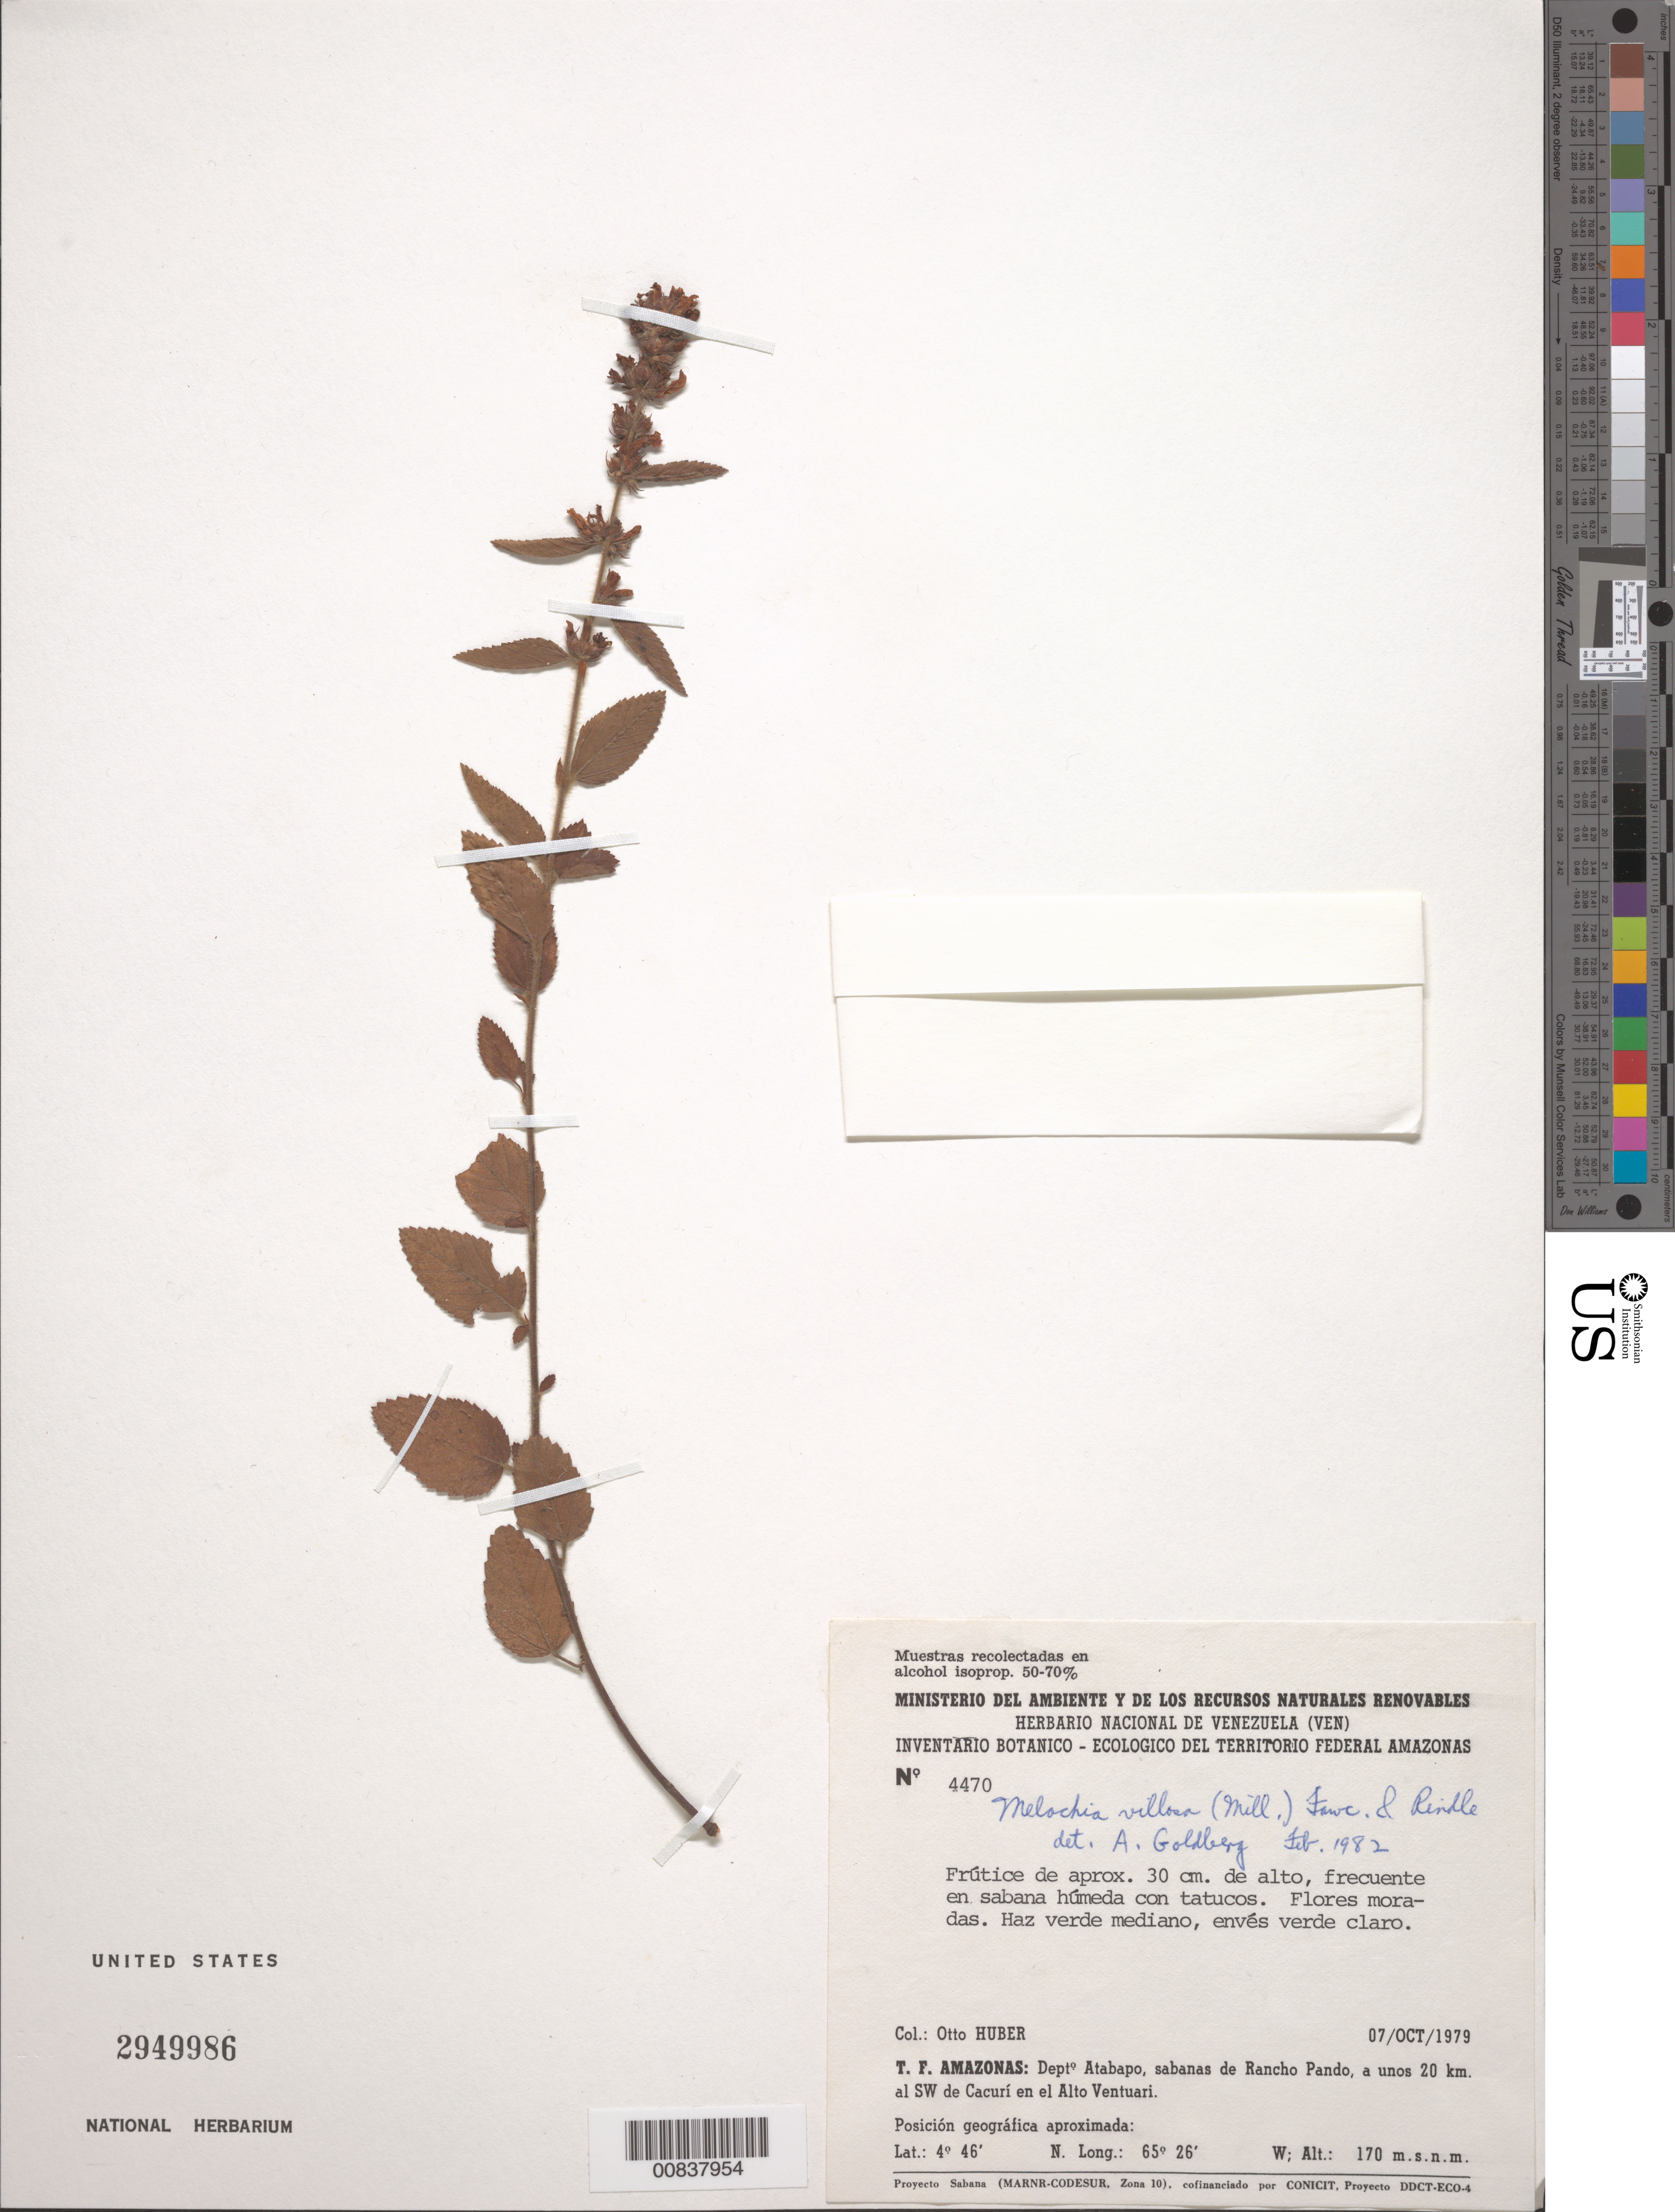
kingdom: Plantae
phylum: Tracheophyta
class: Magnoliopsida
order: Malvales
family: Malvaceae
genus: Melochia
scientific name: Melochia villosa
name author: (Mill.) Fawc. & Rendle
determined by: Goldberg, Aaron, (US), NMNH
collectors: O. Huber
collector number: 4470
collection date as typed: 7-Oct-79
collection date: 1979-10-07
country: Venezuela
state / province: Amazonas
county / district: Atabapo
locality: Rancho Pando, a unos 20 km SW de Cacurí en el Alto Ventuarí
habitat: Sabana húmeda con tatucos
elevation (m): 170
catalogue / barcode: US 2949986